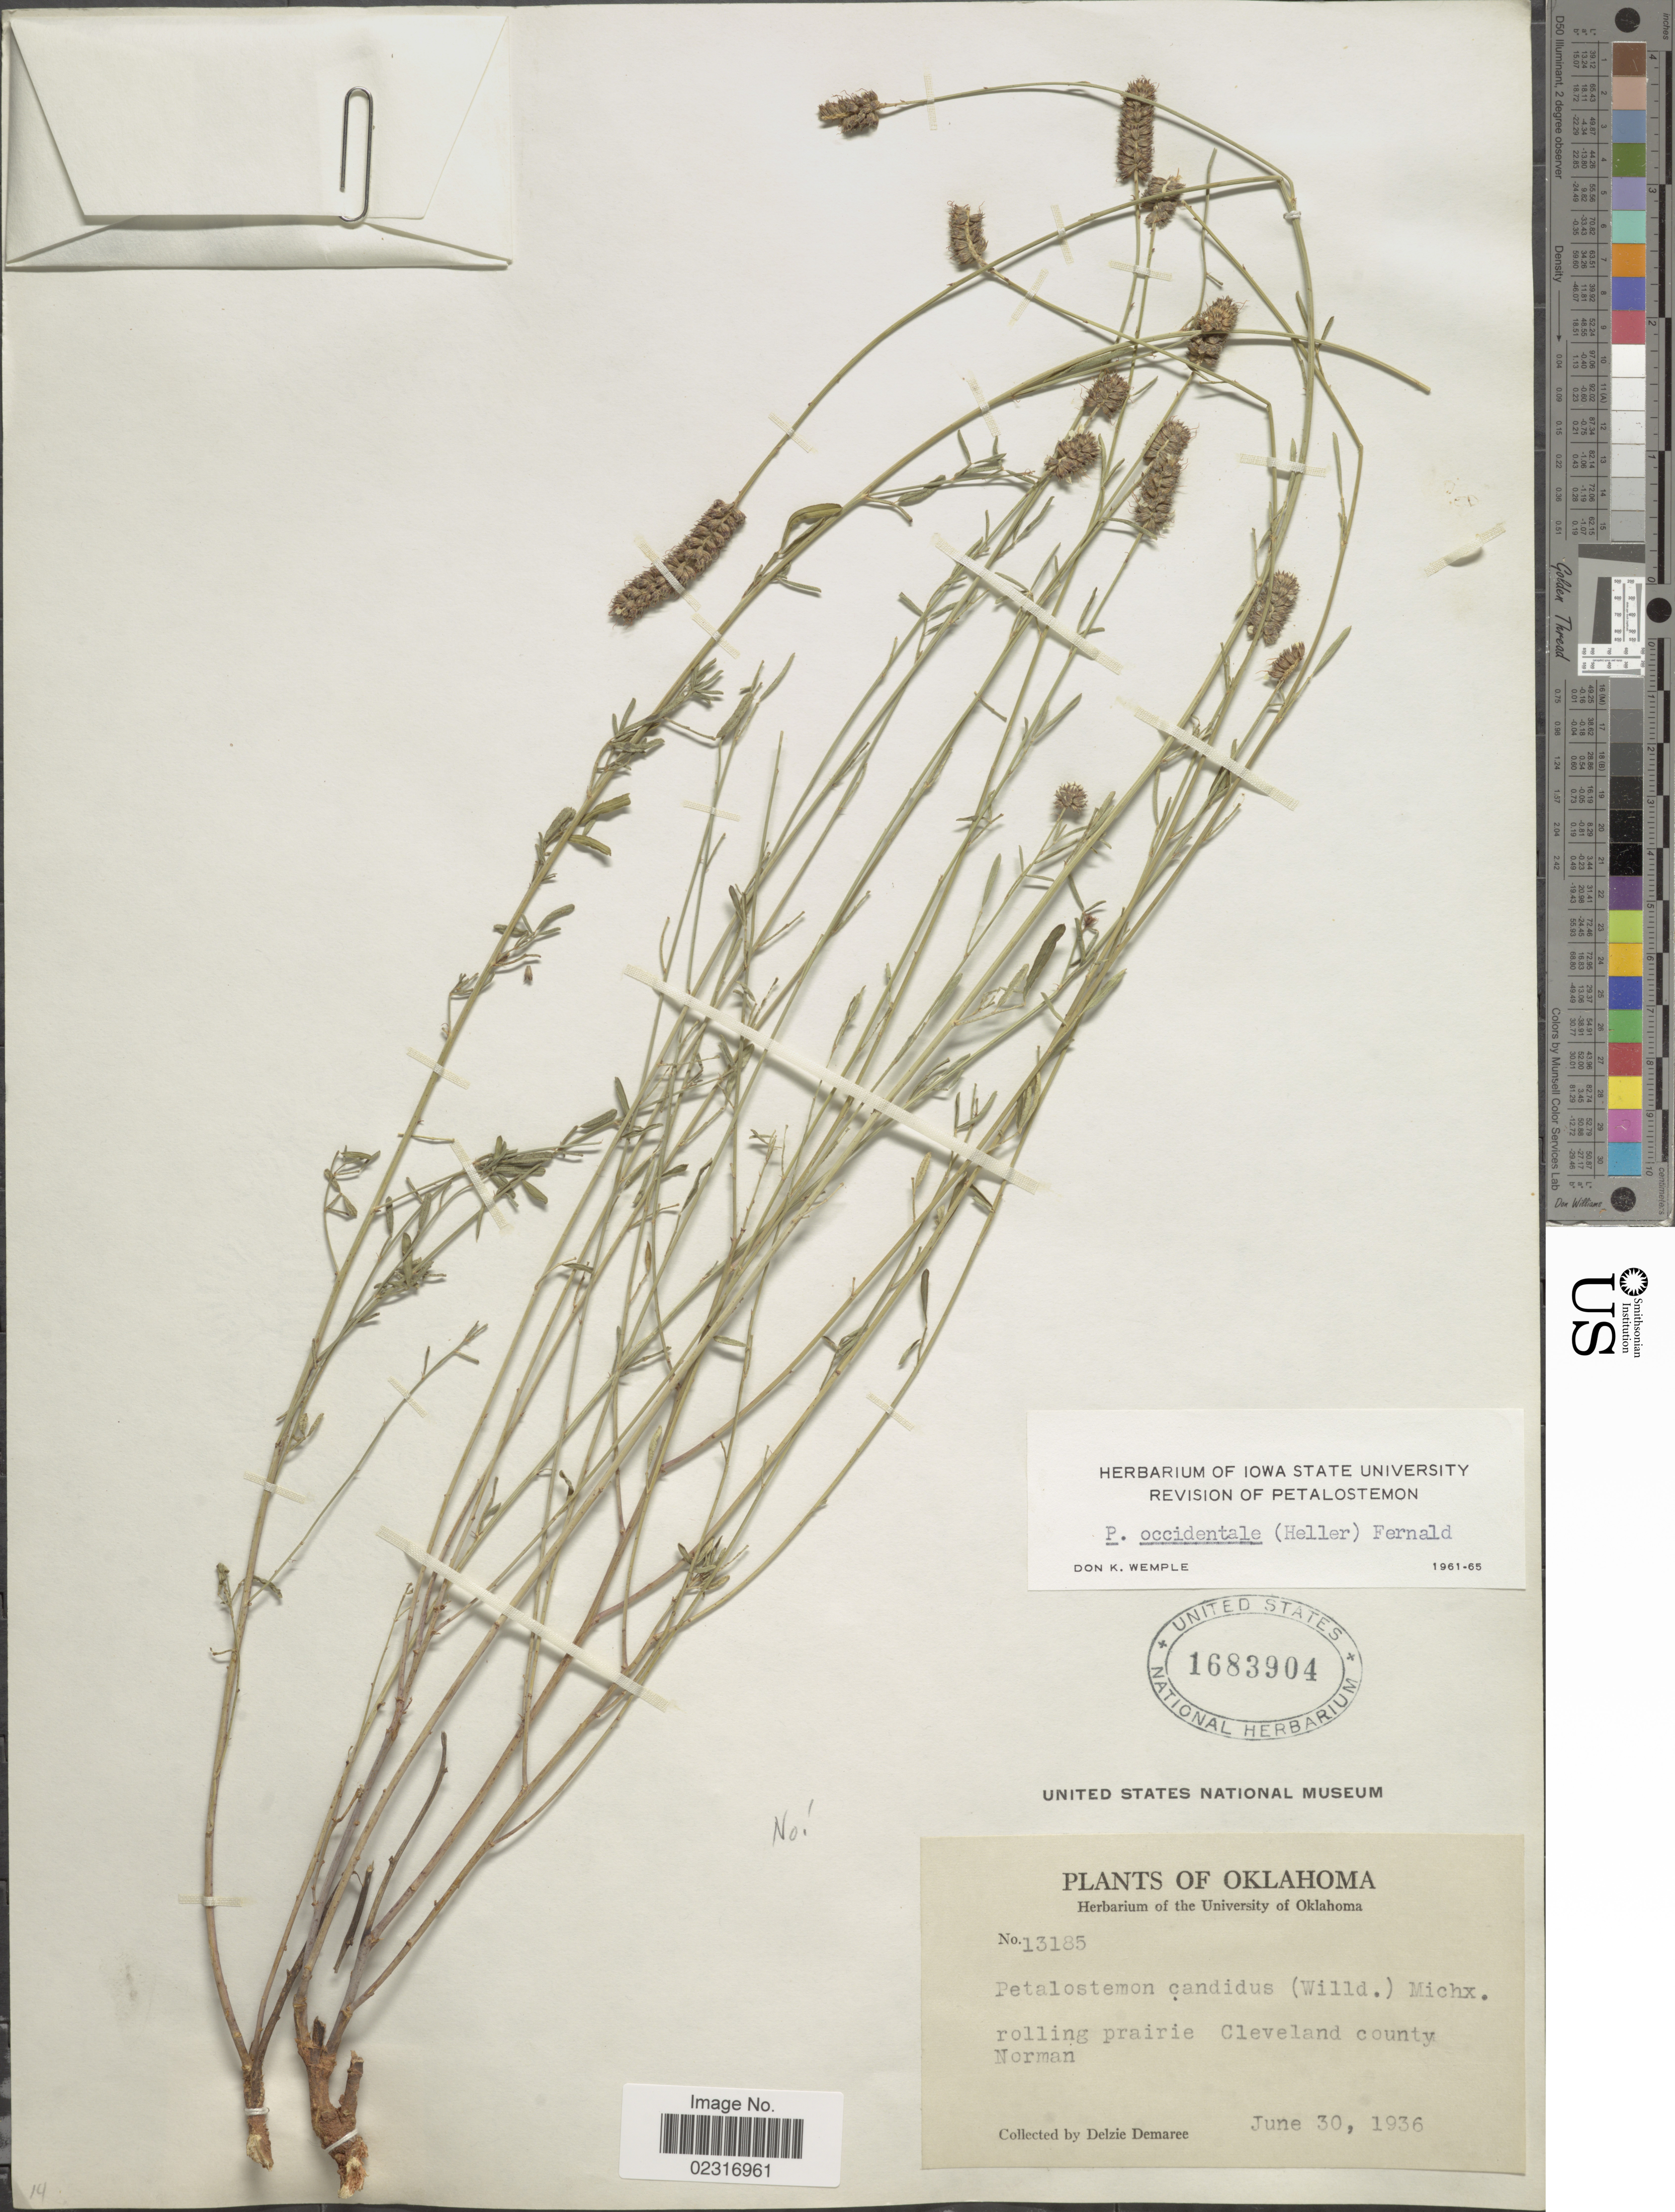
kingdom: Plantae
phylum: Tracheophyta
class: Magnoliopsida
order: Fabales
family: Fabaceae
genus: Dalea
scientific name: Dalea candida var. oligophylla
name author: (Torr) Shinners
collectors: D. Demaree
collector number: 13185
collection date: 1936-06-30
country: United States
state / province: Oklahoma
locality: Cleveland county. Norman.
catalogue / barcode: US 1683904